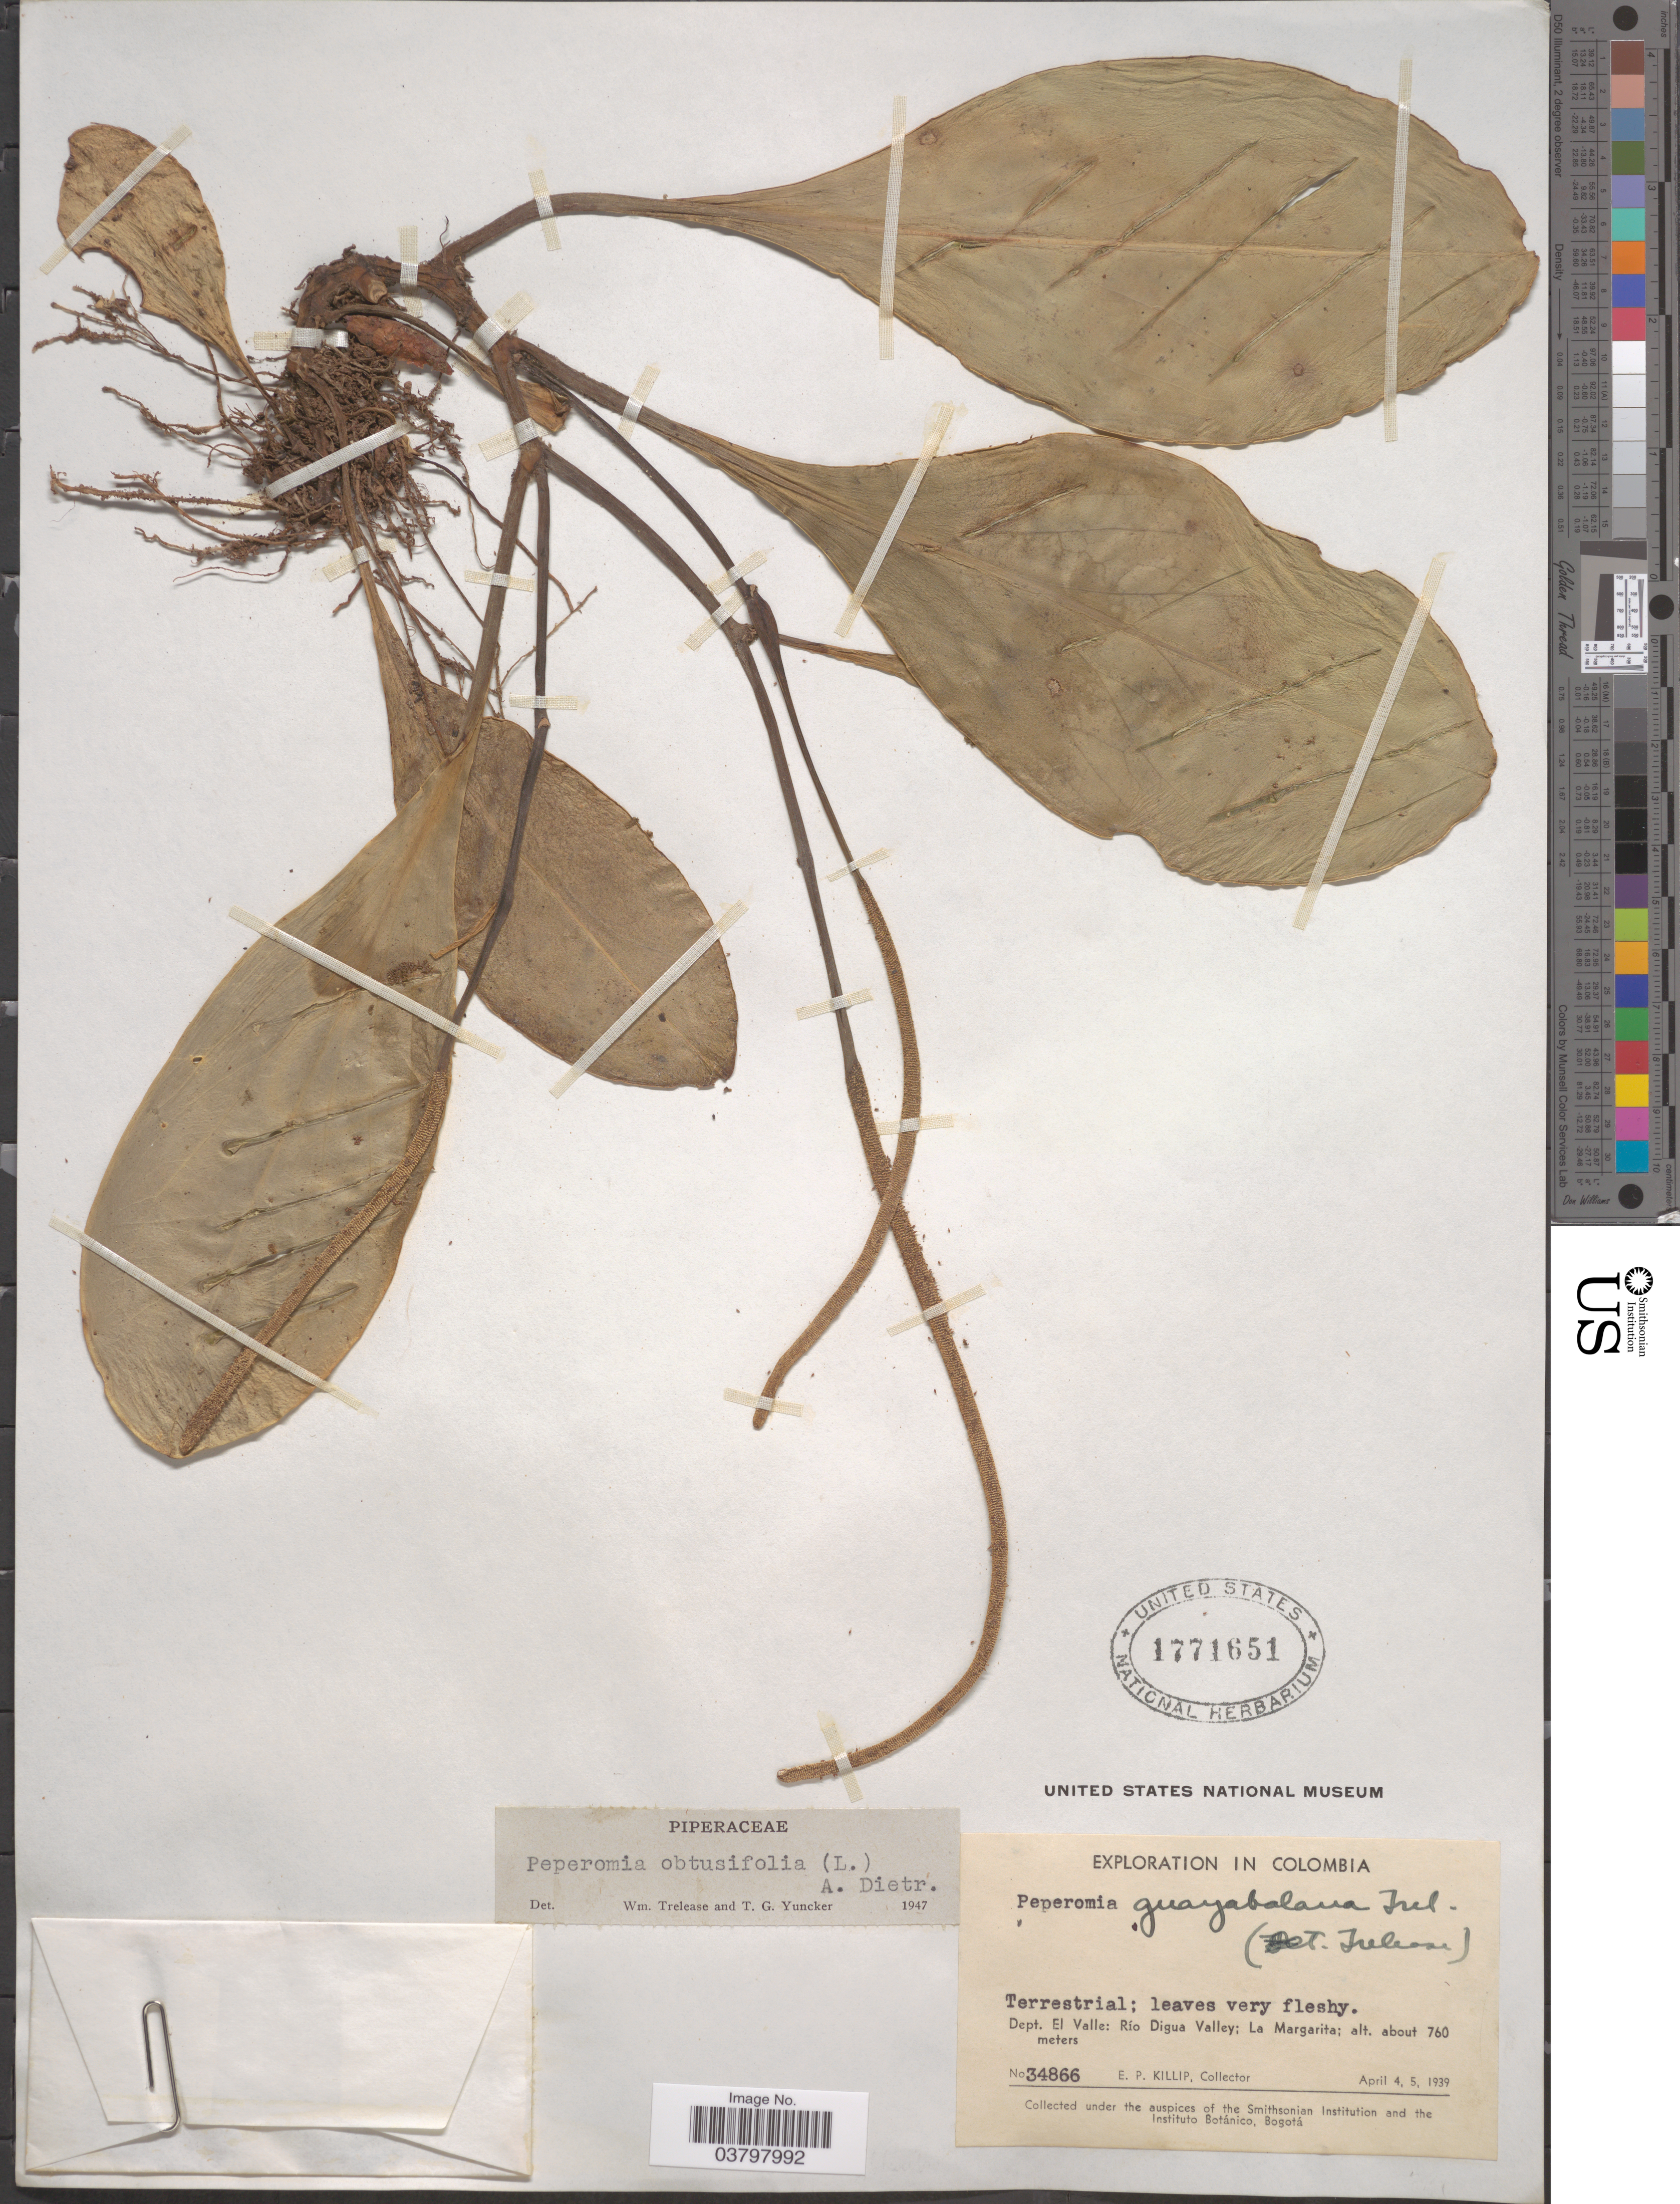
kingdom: Plantae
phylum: Tracheophyta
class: Magnoliopsida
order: Piperales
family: Piperaceae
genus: Peperomia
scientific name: Peperomia obtusifolia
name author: (L.) A. Dietr.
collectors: E. P. Killip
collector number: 34866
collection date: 1939-04-04/1939-04-05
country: Colombia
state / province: Valle del Cauca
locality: Dept. El Valle: Río Digua Valley; La Margarita.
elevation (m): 760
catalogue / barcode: US 1771651